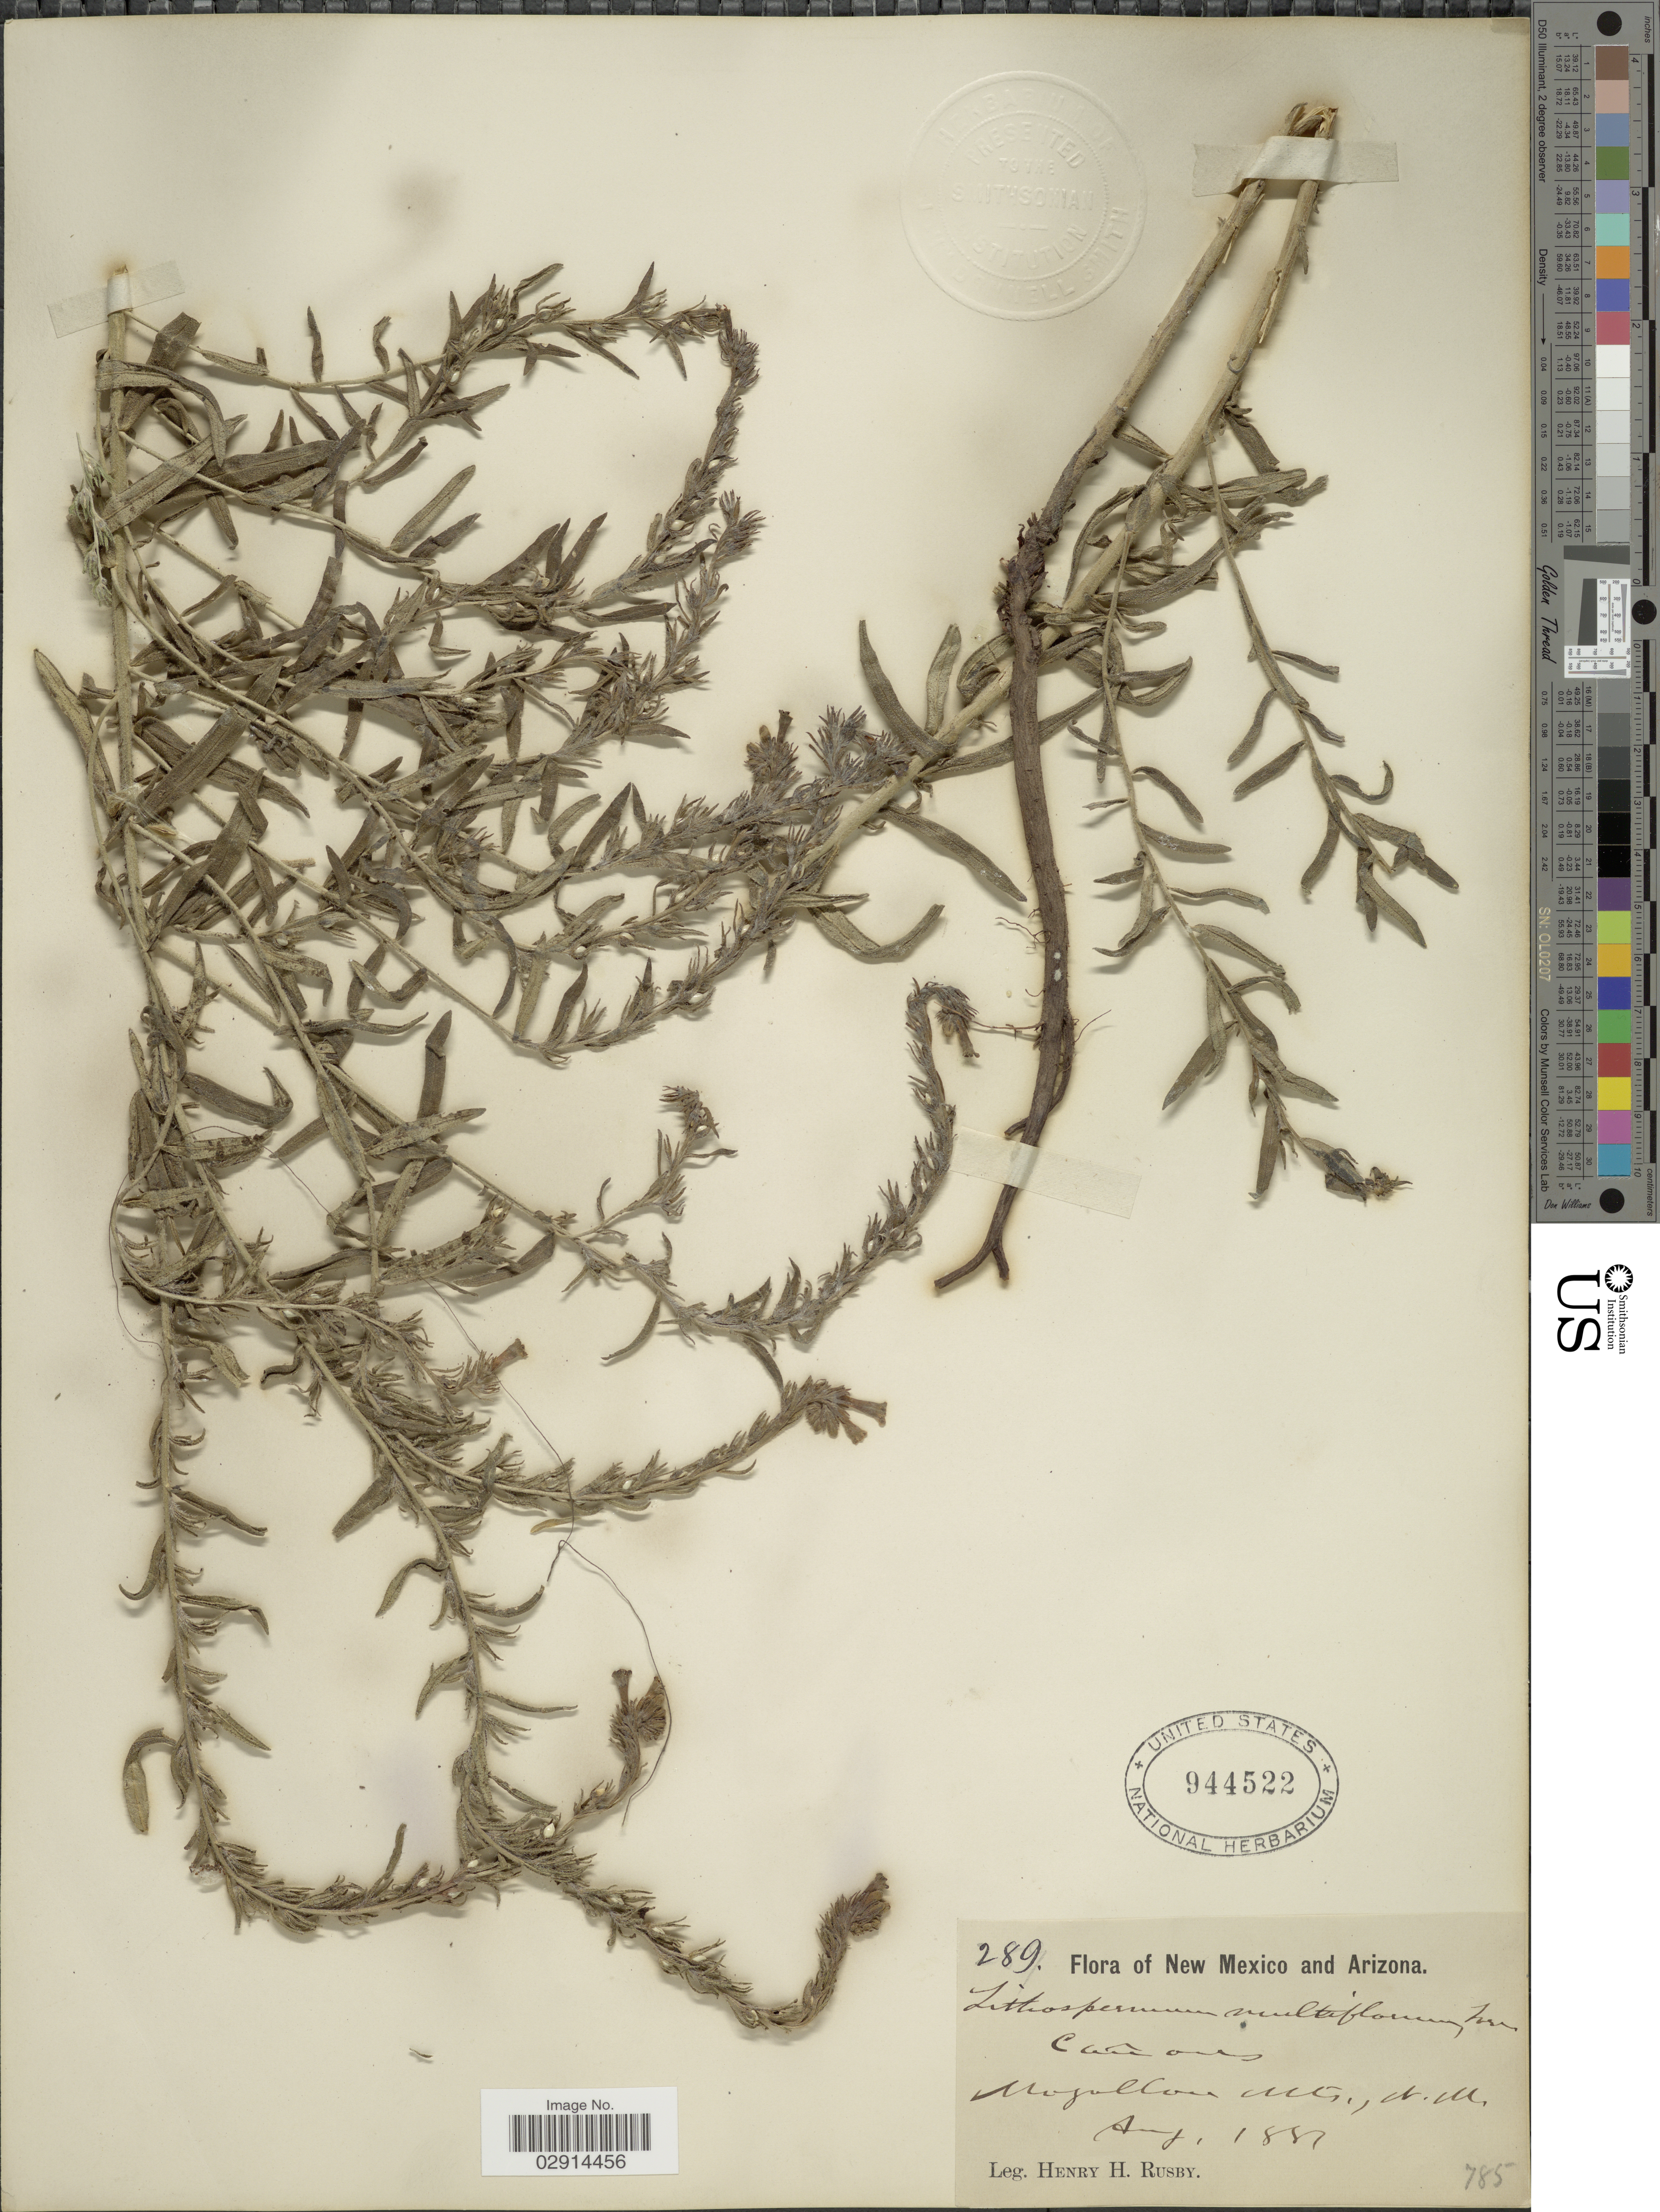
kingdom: Plantae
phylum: Tracheophyta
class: Magnoliopsida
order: Boraginales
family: Boraginaceae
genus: Lithospermum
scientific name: Lithospermum multiflorum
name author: Torr. ex A. Gray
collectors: H. H. Rusby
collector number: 289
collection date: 1881-08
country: United States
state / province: New Mexico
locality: Cañons. Mogollon Mts., N.M.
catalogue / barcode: US 944522